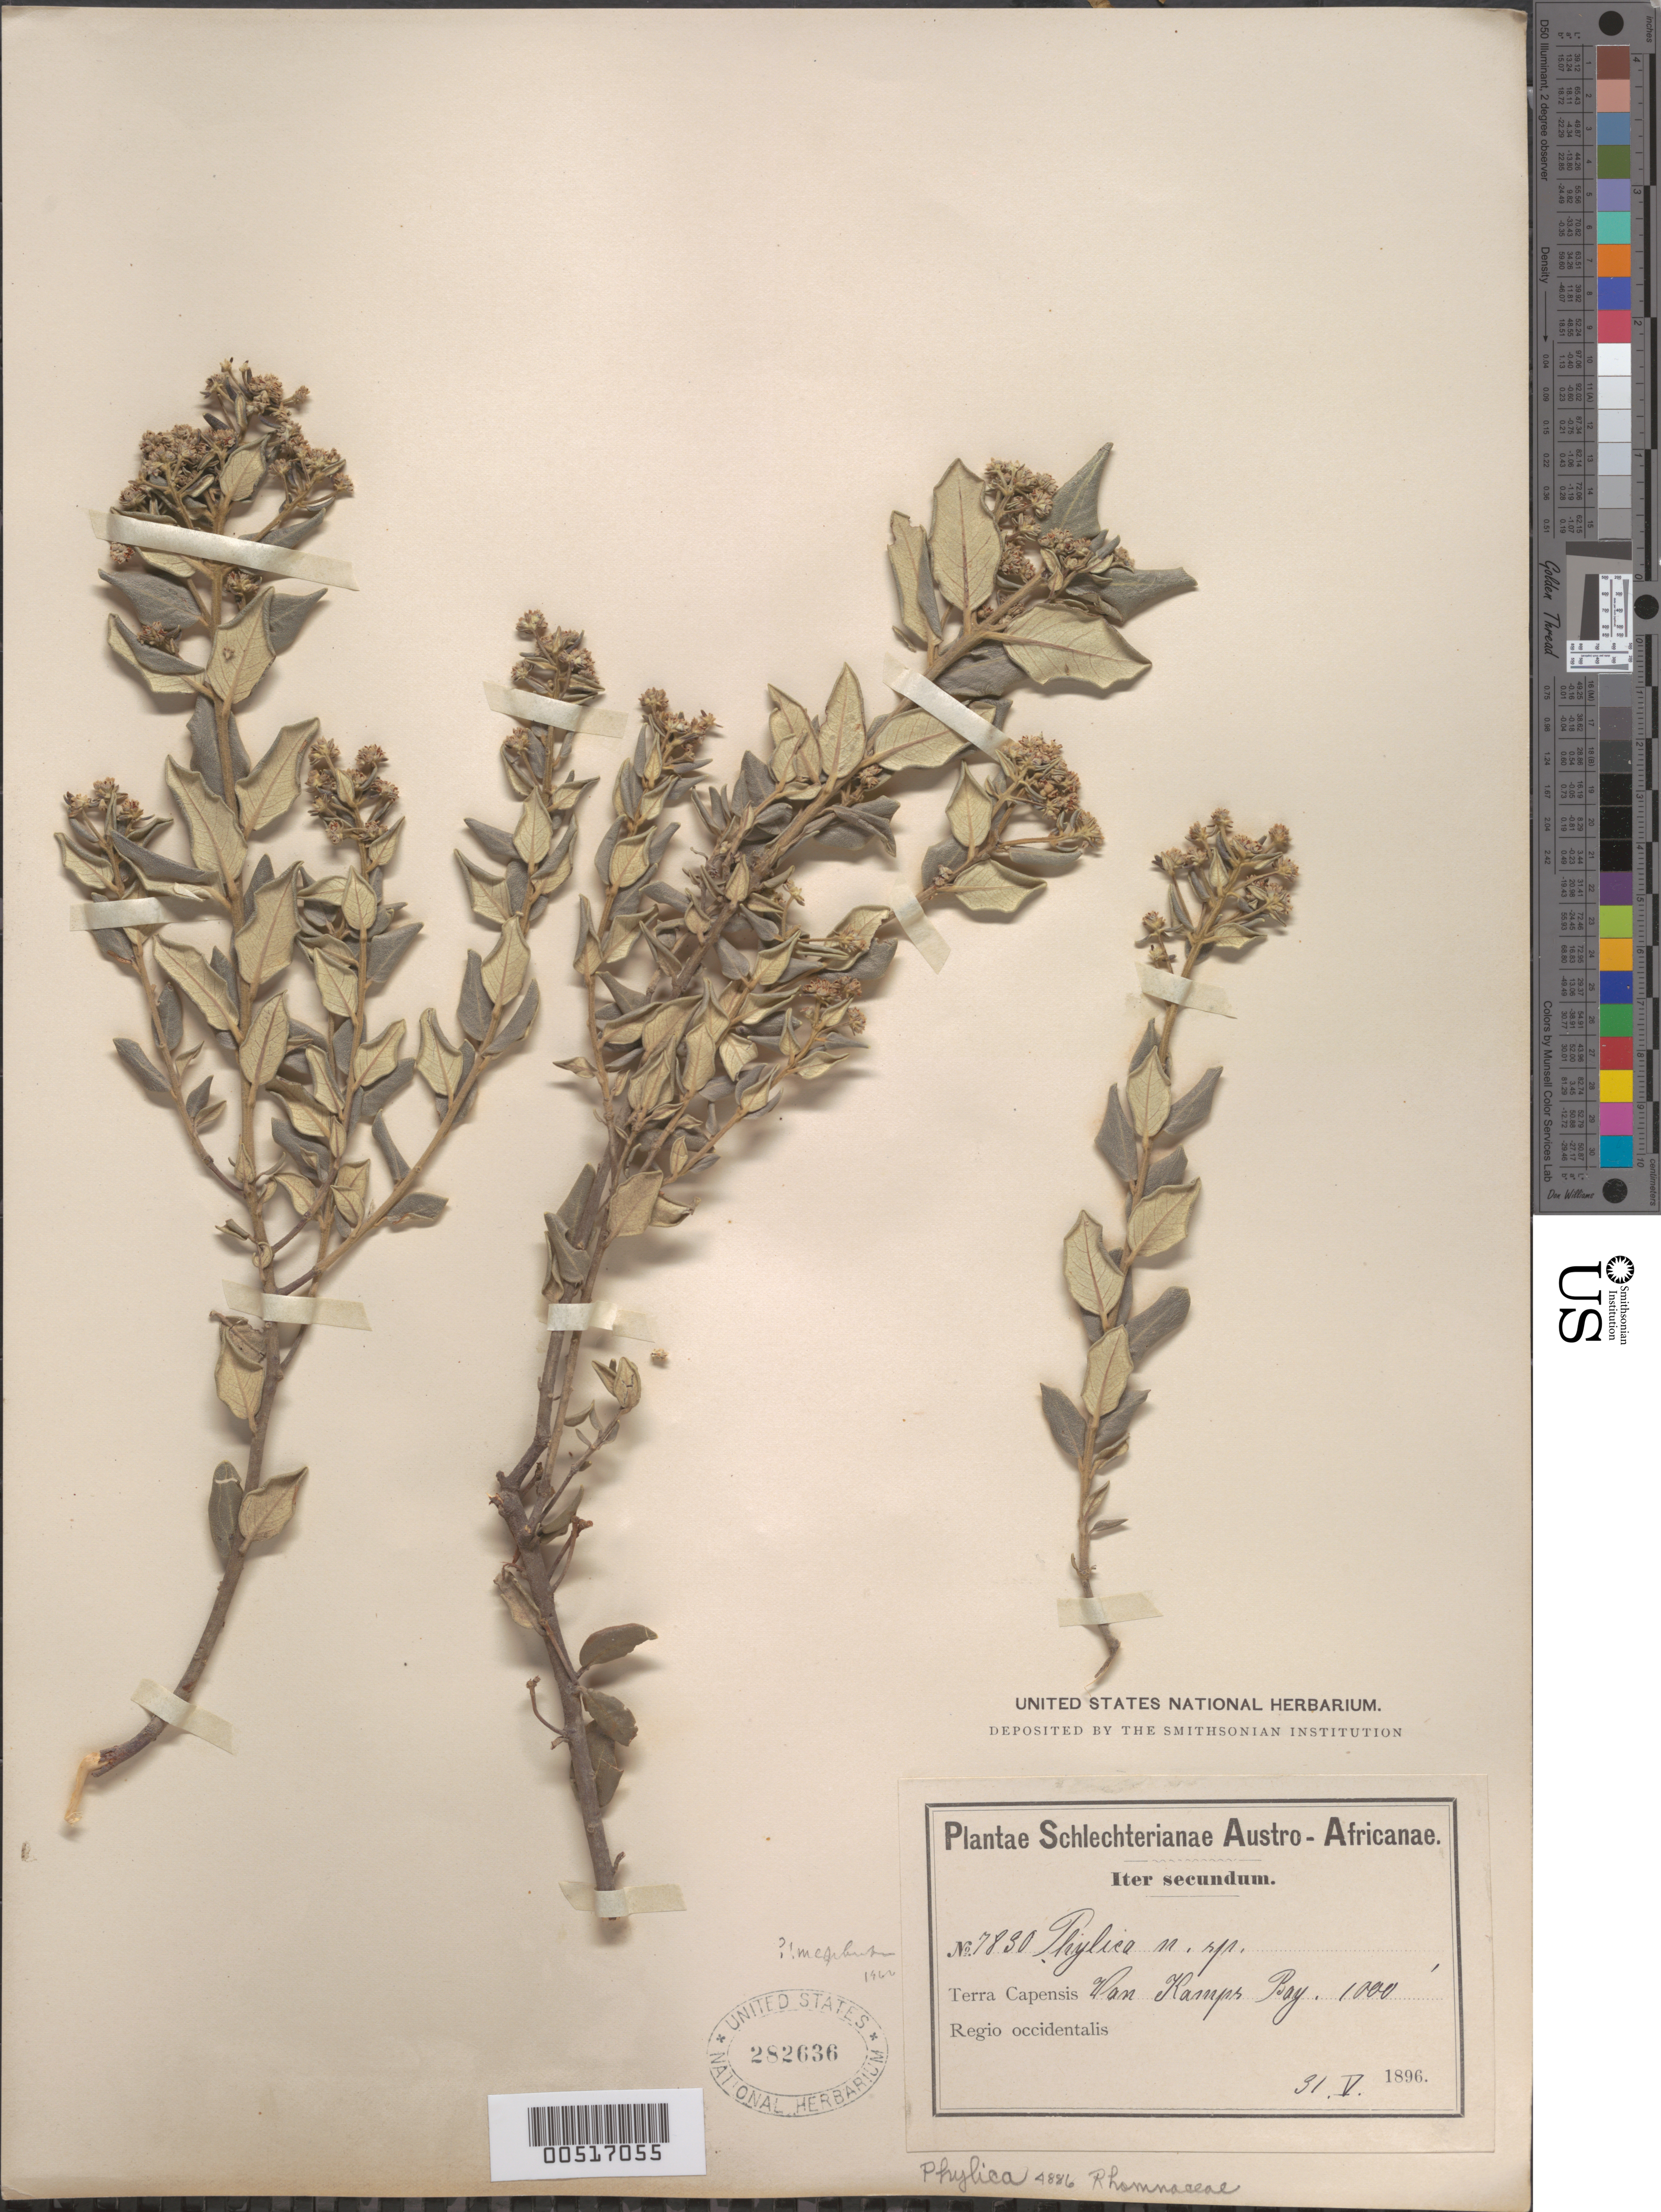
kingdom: Plantae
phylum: Tracheophyta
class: Magnoliopsida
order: Rosales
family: Rhamnaceae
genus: Phylica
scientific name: Phylica sp.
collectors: F. R. R. Schlechter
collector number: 7830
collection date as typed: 31 May 1896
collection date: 1896-05-31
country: South Africa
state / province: Western Cape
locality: Dan kamps bay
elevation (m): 305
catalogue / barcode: US 282636